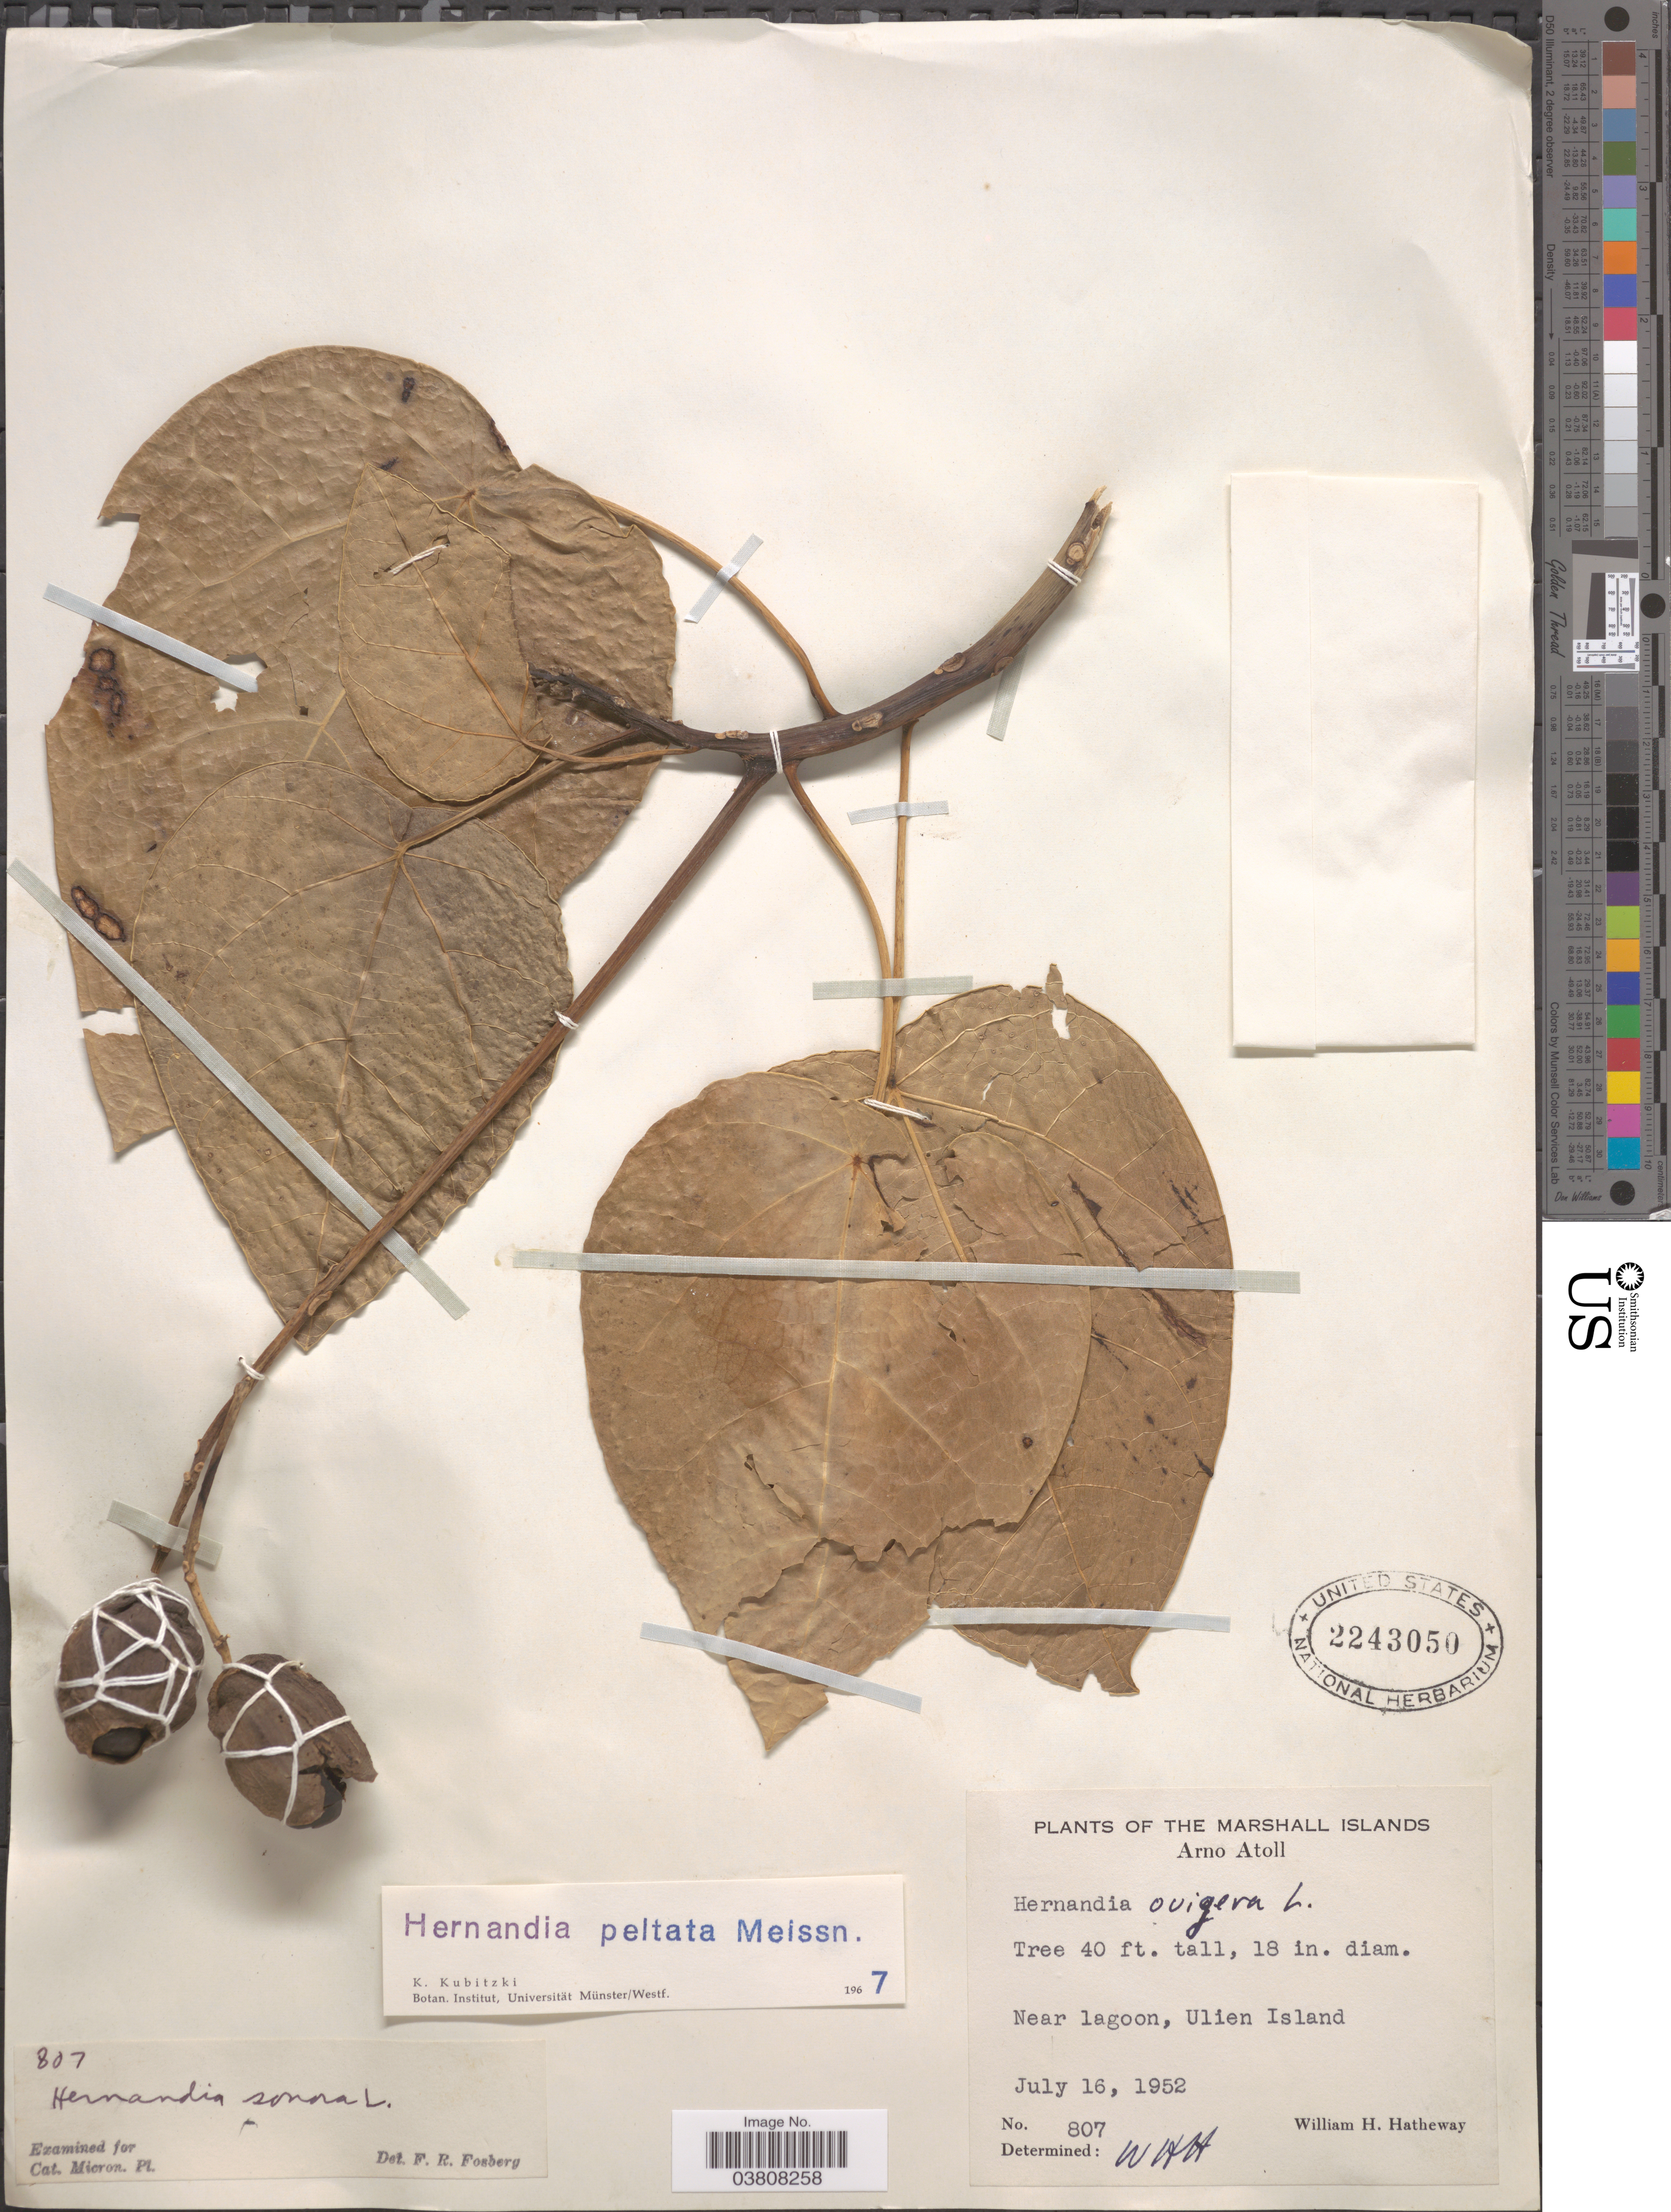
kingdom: Plantae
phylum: Tracheophyta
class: Magnoliopsida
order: Laurales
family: Hernandiaceae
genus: Hernandia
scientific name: Hernandia nymphaeifolia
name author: (C. Presl) Kubitzki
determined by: Strong, Mark T., (BOT), Smithsonian Institution - National Museum of Natural History (UNITED STATES)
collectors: W. H. Hatheway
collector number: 807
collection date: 1952-07-16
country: Marshall Islands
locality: Arno Atoll. Near lagoon, Ulien Island.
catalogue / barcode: US 2243050